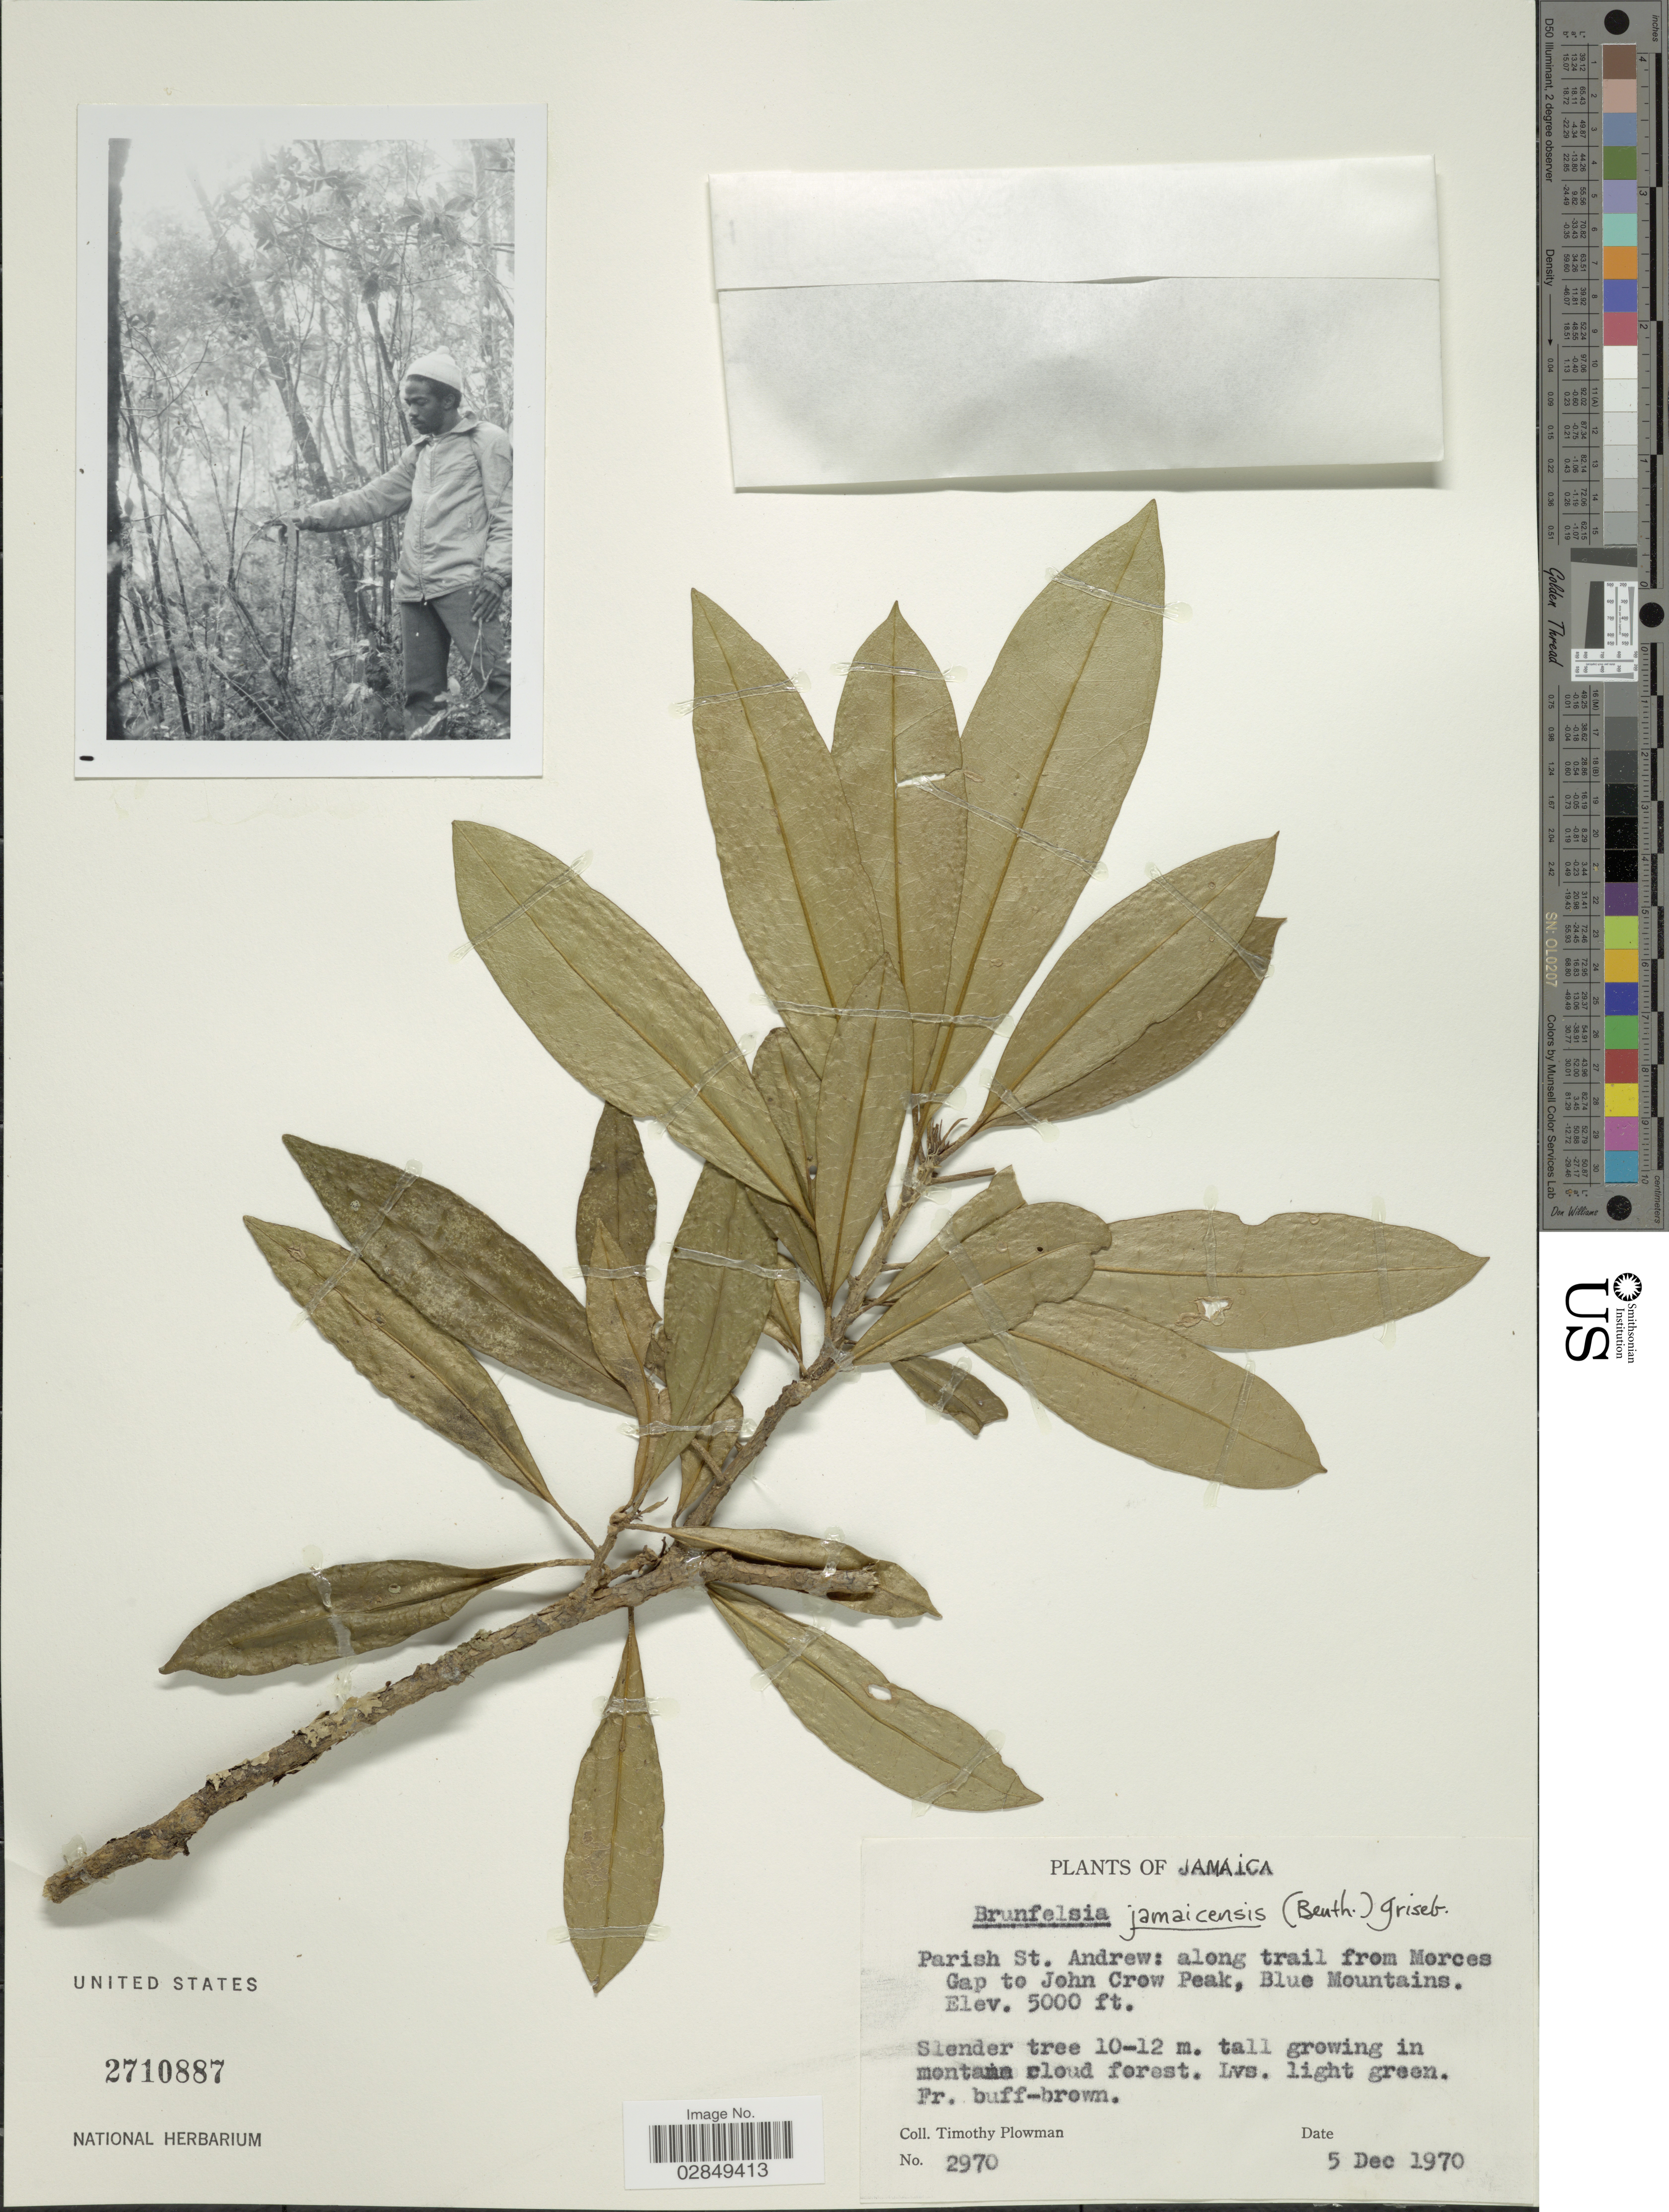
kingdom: Plantae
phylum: Tracheophyta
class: Magnoliopsida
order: Solanales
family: Solanaceae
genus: Brunfelsia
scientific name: Brunfelsia jamaicensis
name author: (Benth.) Griseb.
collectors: T. Plowman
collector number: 2970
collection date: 1970-12-05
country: Jamaica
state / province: Saint Andrew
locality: Parish St. Andrew: along trail from Morces Gap to John Crow Peak, Blue Mountains.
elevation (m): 1524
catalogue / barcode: US 2710887